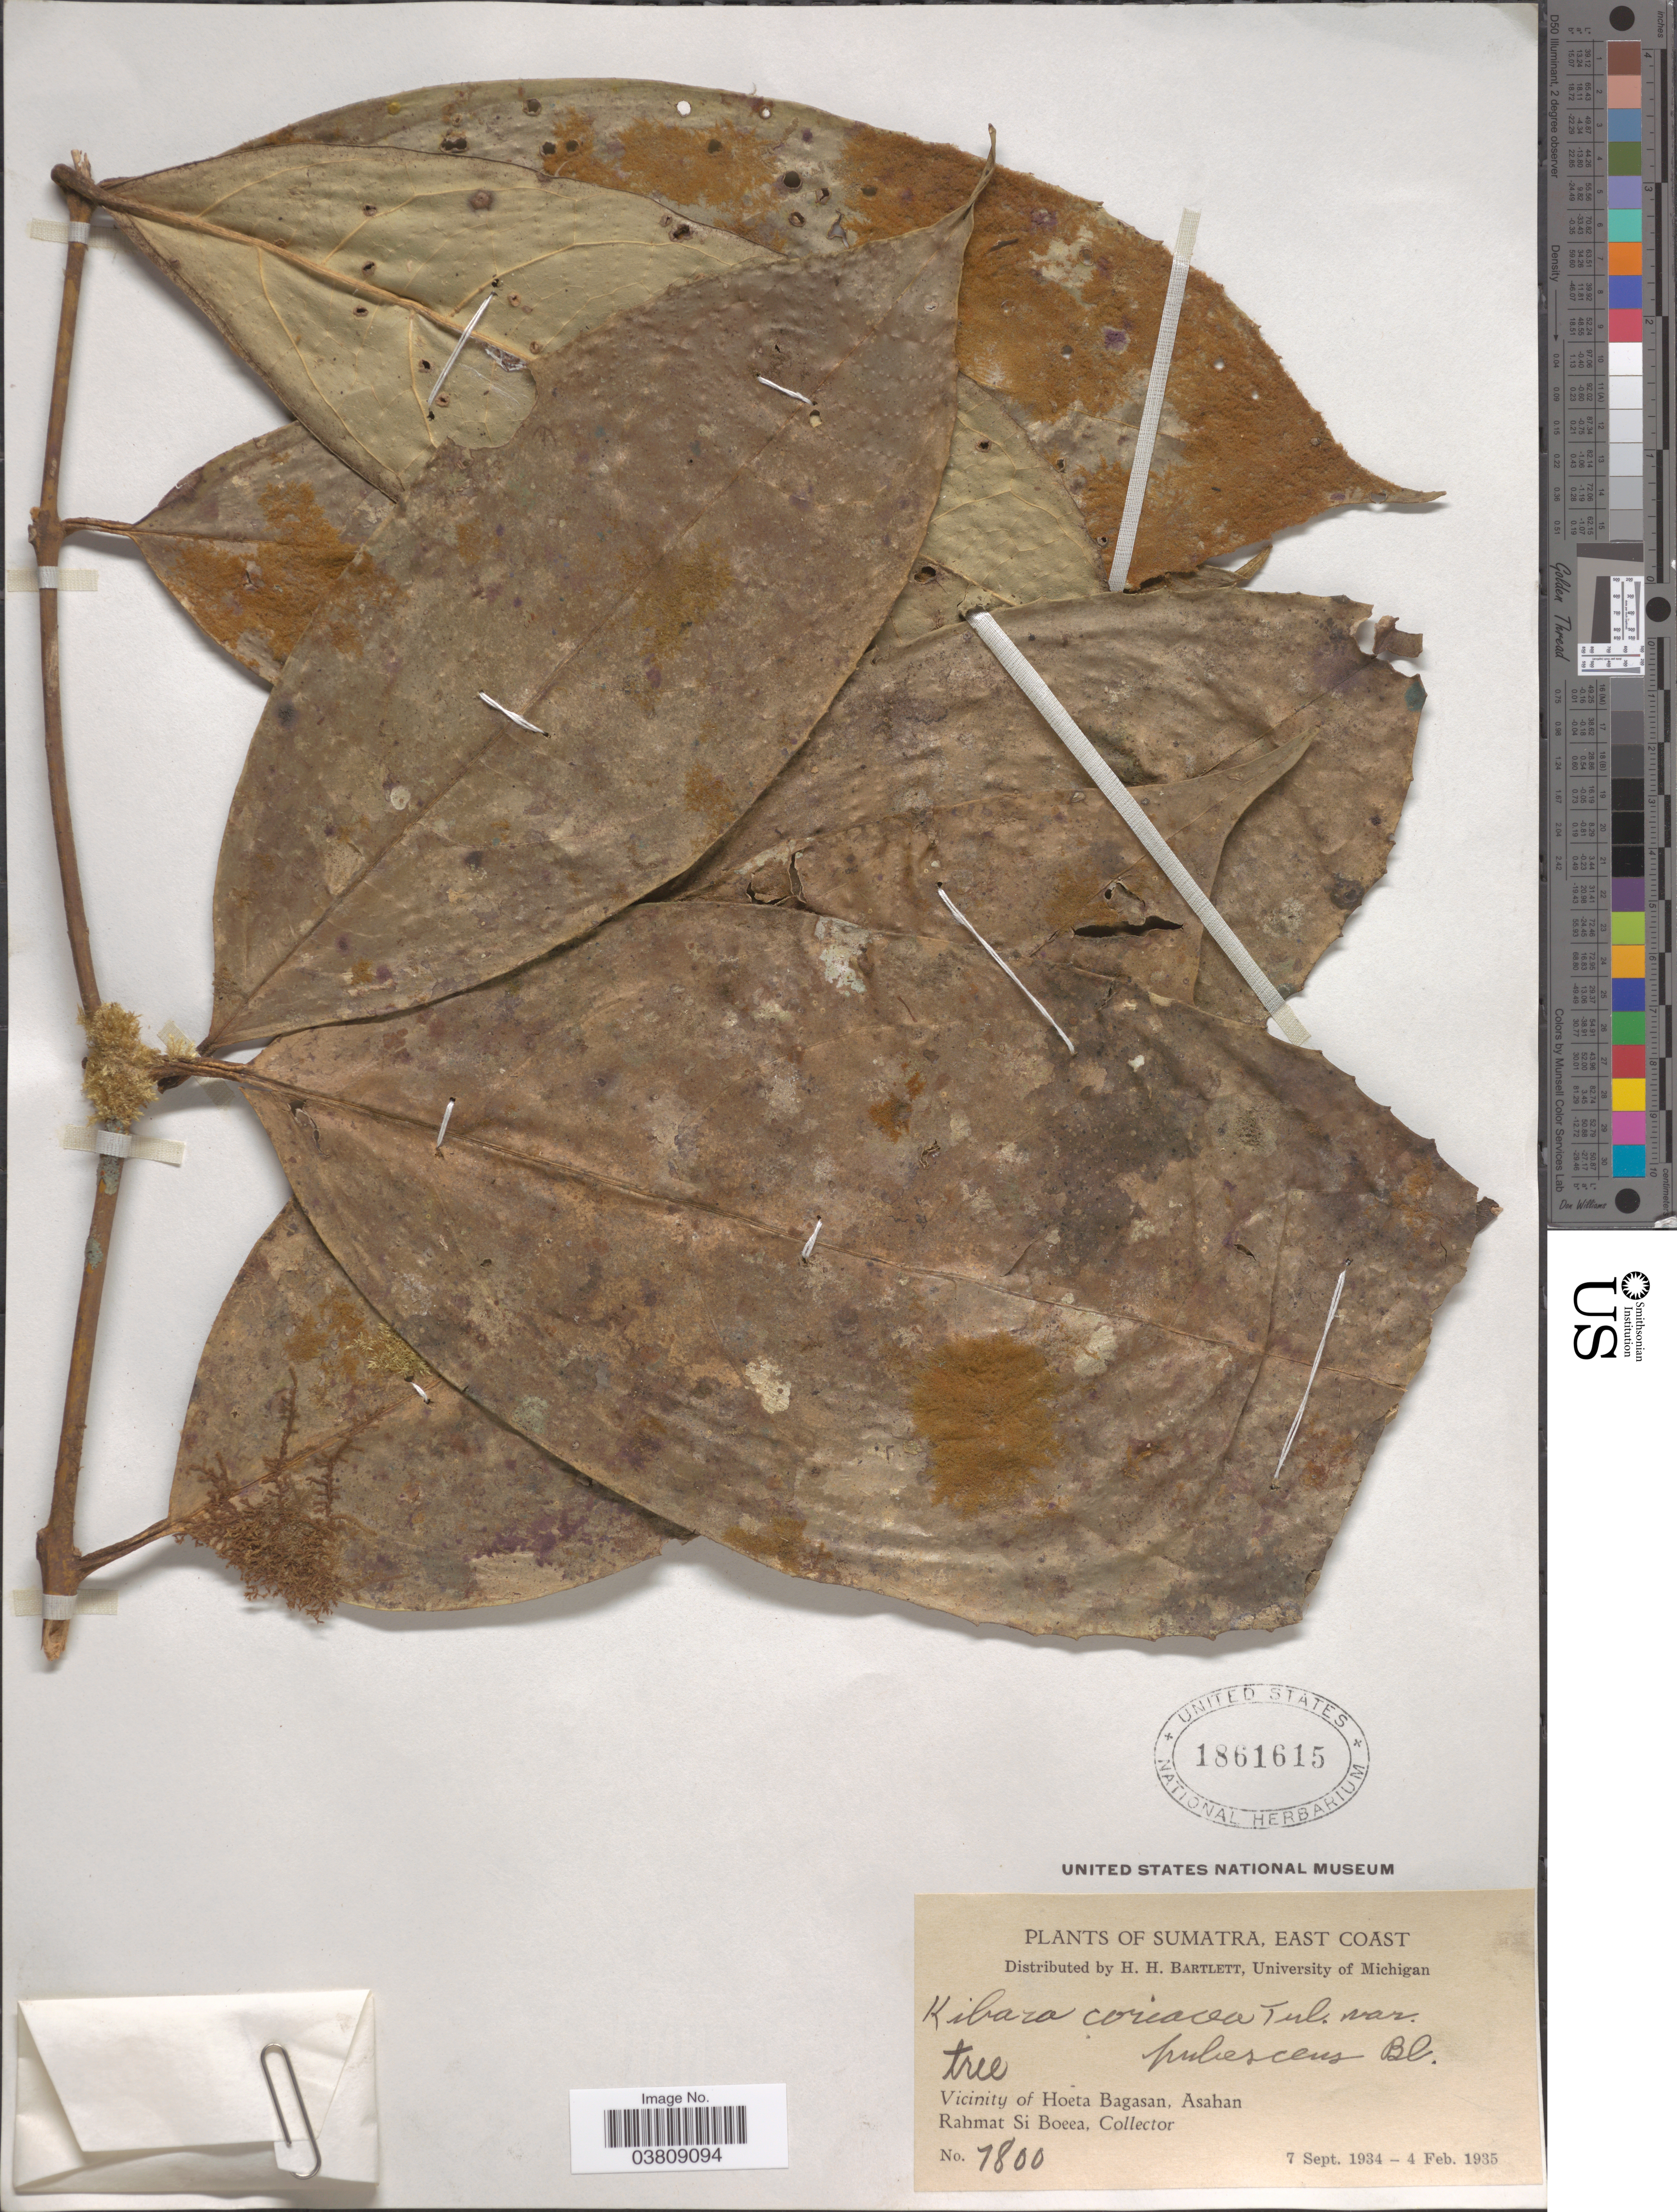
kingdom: Plantae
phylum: Tracheophyta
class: Magnoliopsida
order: Laurales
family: Monimiaceae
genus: Kibara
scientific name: Kibara coriacea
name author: (Blume) Hook. f. & Thomson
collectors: Rahmat Si Boeea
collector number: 7800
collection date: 1934-09-07/1935-02-04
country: Indonesia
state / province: Sumatra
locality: East Coast. Vicinity of Hoeta Bagasan, Asahan.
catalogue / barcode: US 1861615